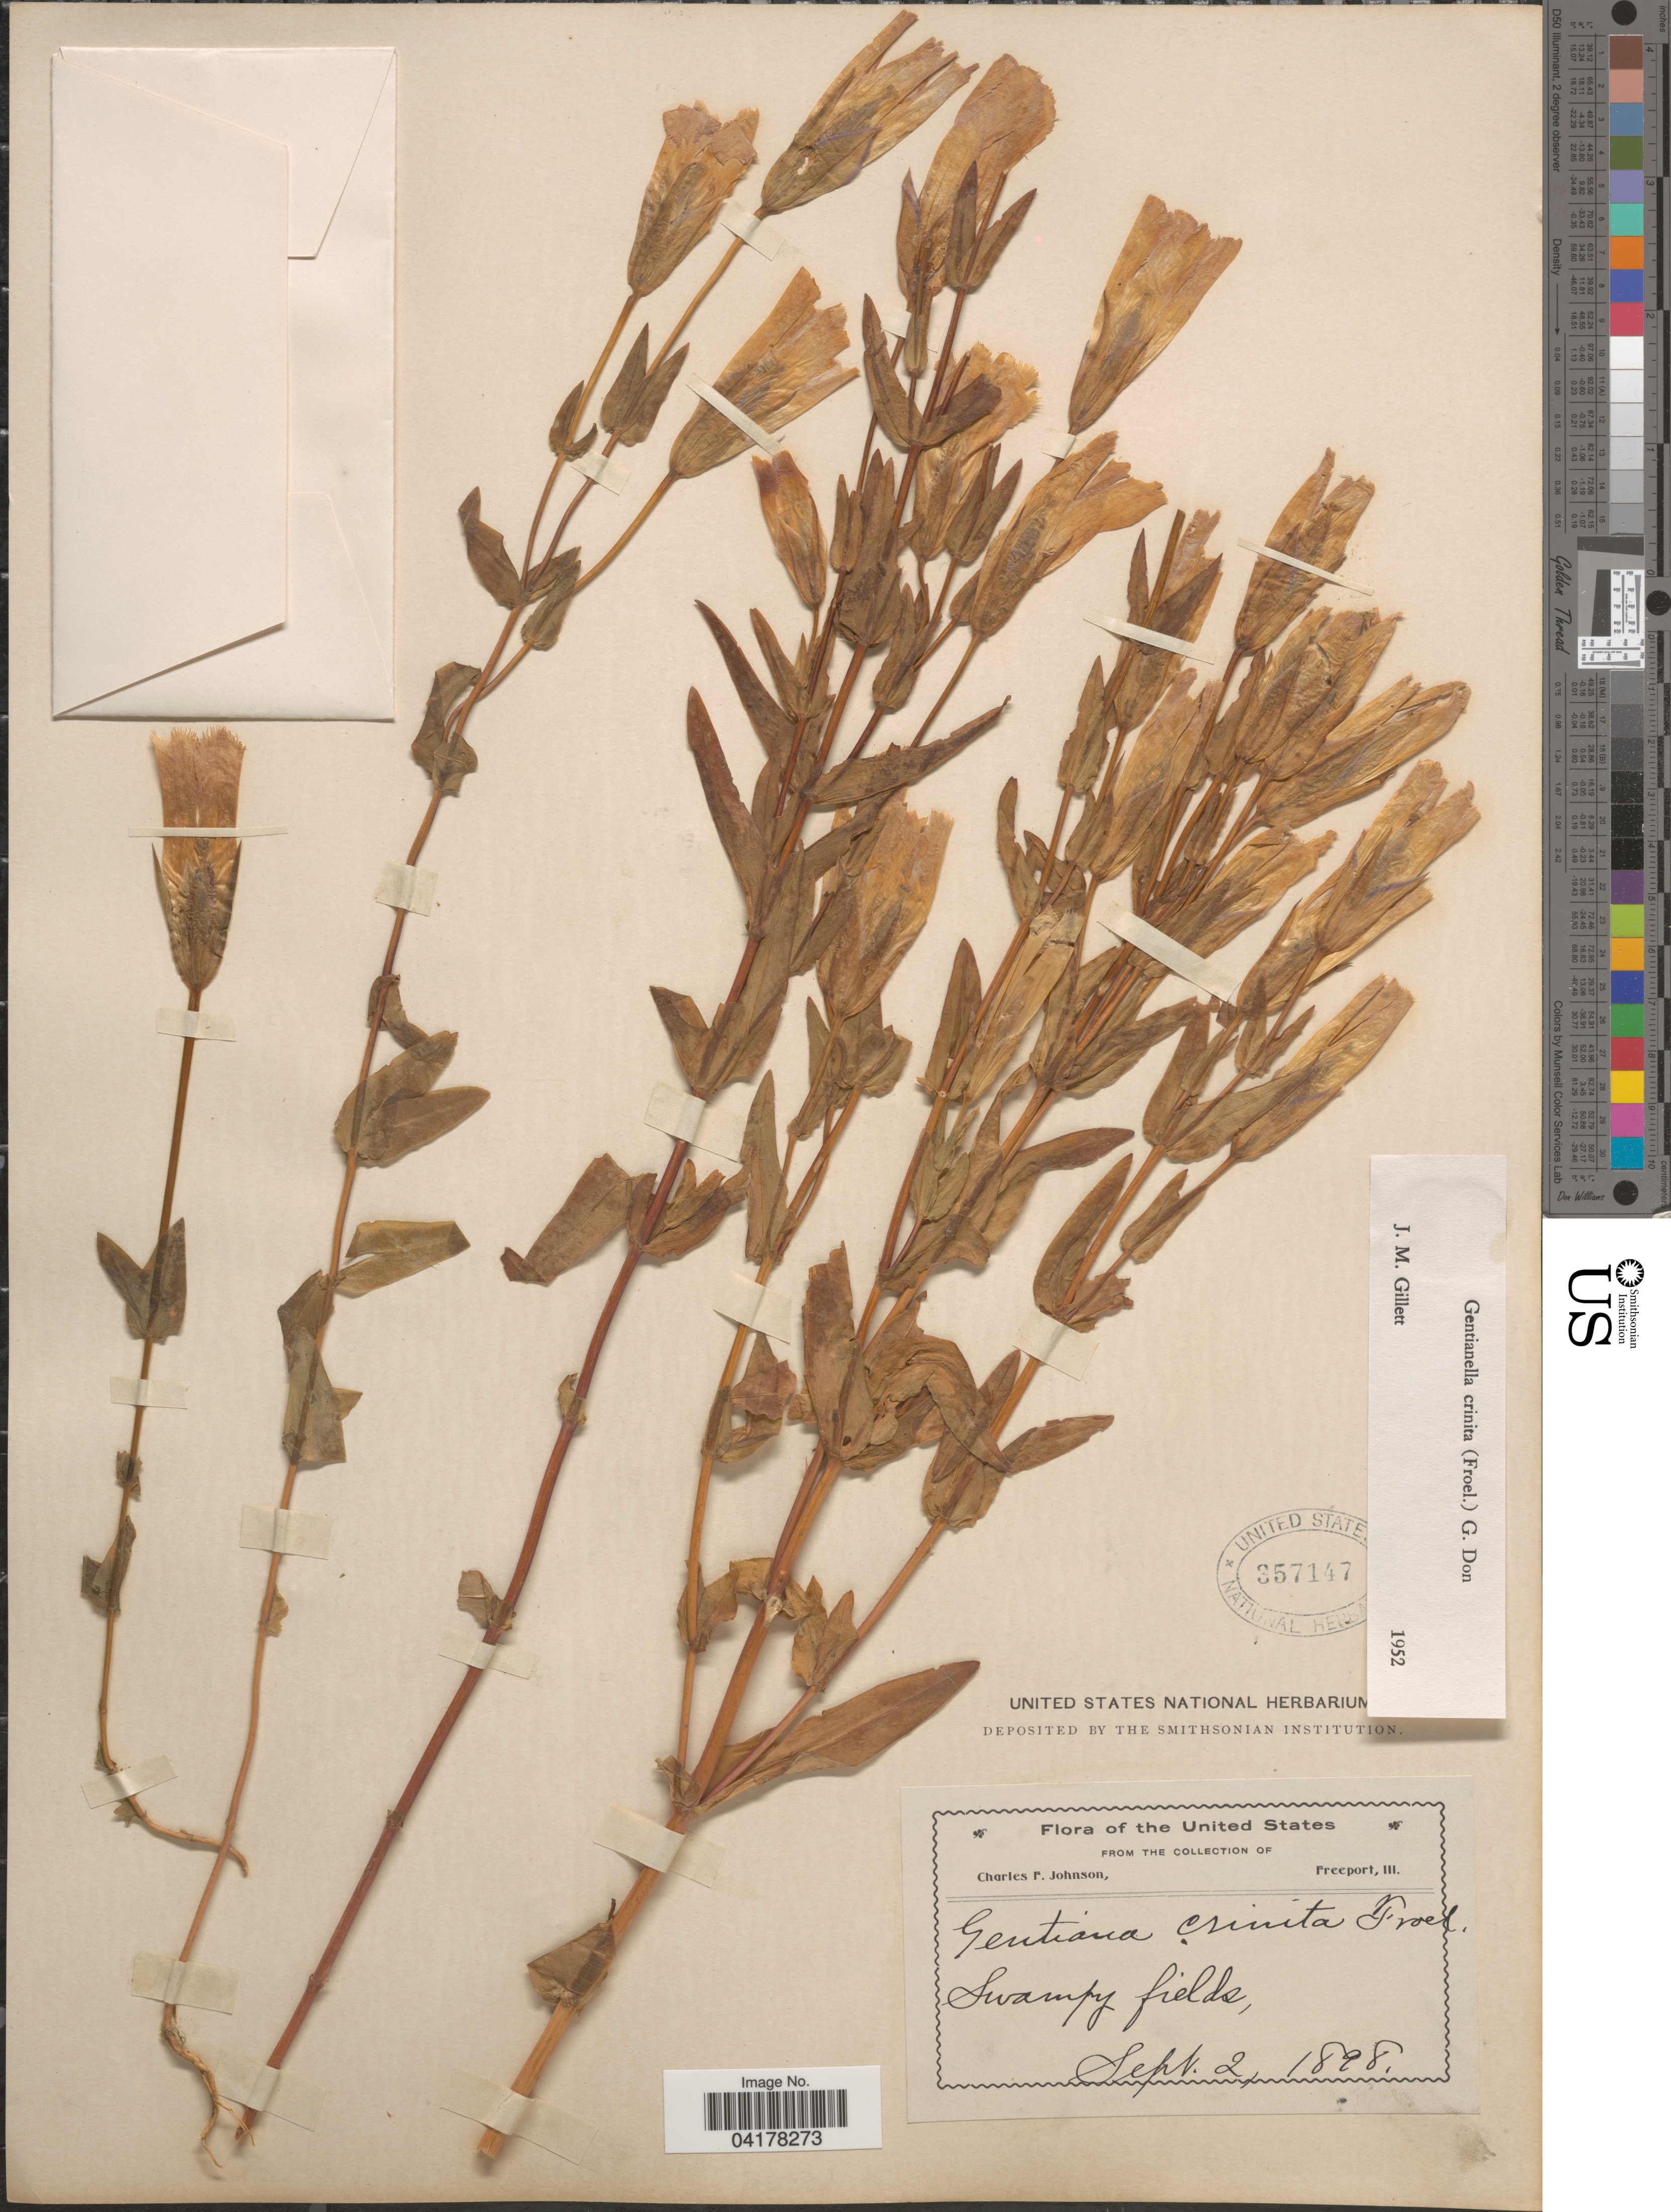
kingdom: Plantae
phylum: Tracheophyta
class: Magnoliopsida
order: Gentianales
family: Gentianaceae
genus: Gentianella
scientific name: Gentianella crinita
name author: (Froel.) G. Don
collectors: C. Johnson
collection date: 1898-09-02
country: United States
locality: Swampy fields.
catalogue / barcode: US 357147